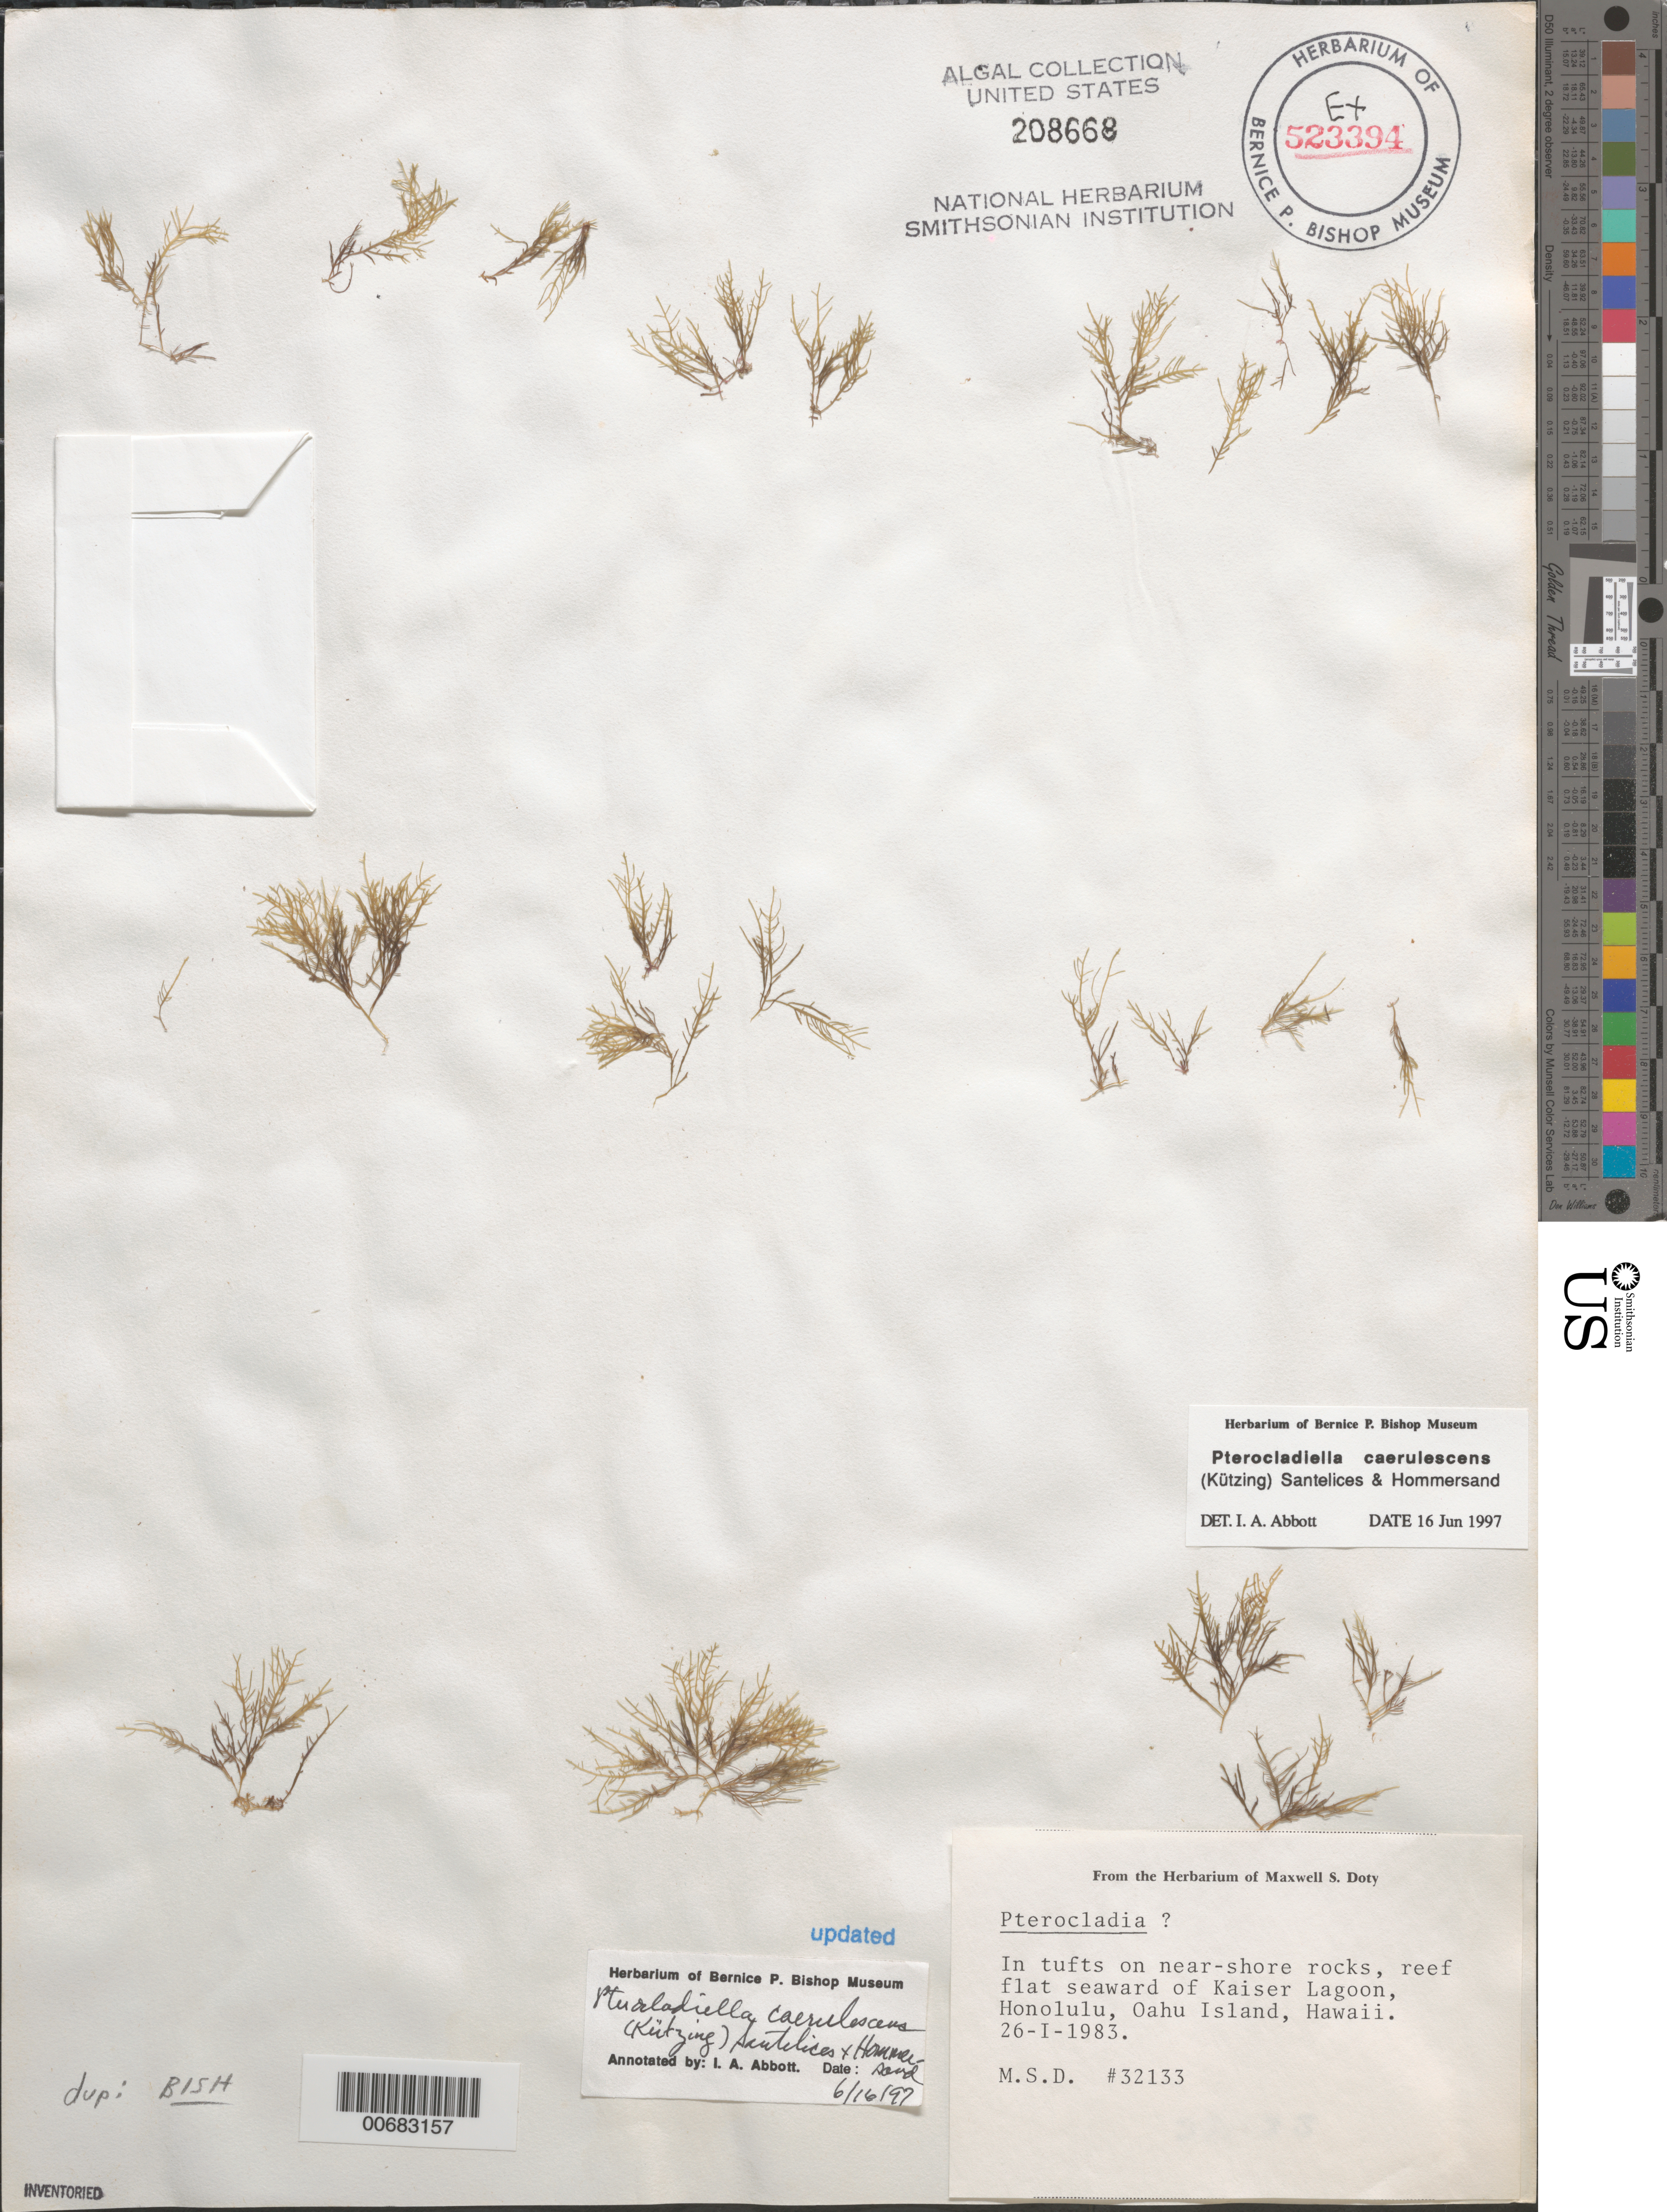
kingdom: Plantae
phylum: Rhodophyta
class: Florideophyceae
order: Gelidiales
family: Pterocladiaceae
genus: Pterocladiella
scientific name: Pterocladiella caerulescens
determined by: Abbott, Isabella A.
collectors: M. S.Doty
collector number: MSD 32133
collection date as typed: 16 Jan 1983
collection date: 1983-01-16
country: United States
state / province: Hawaii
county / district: Honolulu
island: Oahu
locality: Honolulu, reef flat seaward of Kaiser Lagoon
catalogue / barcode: US 208668